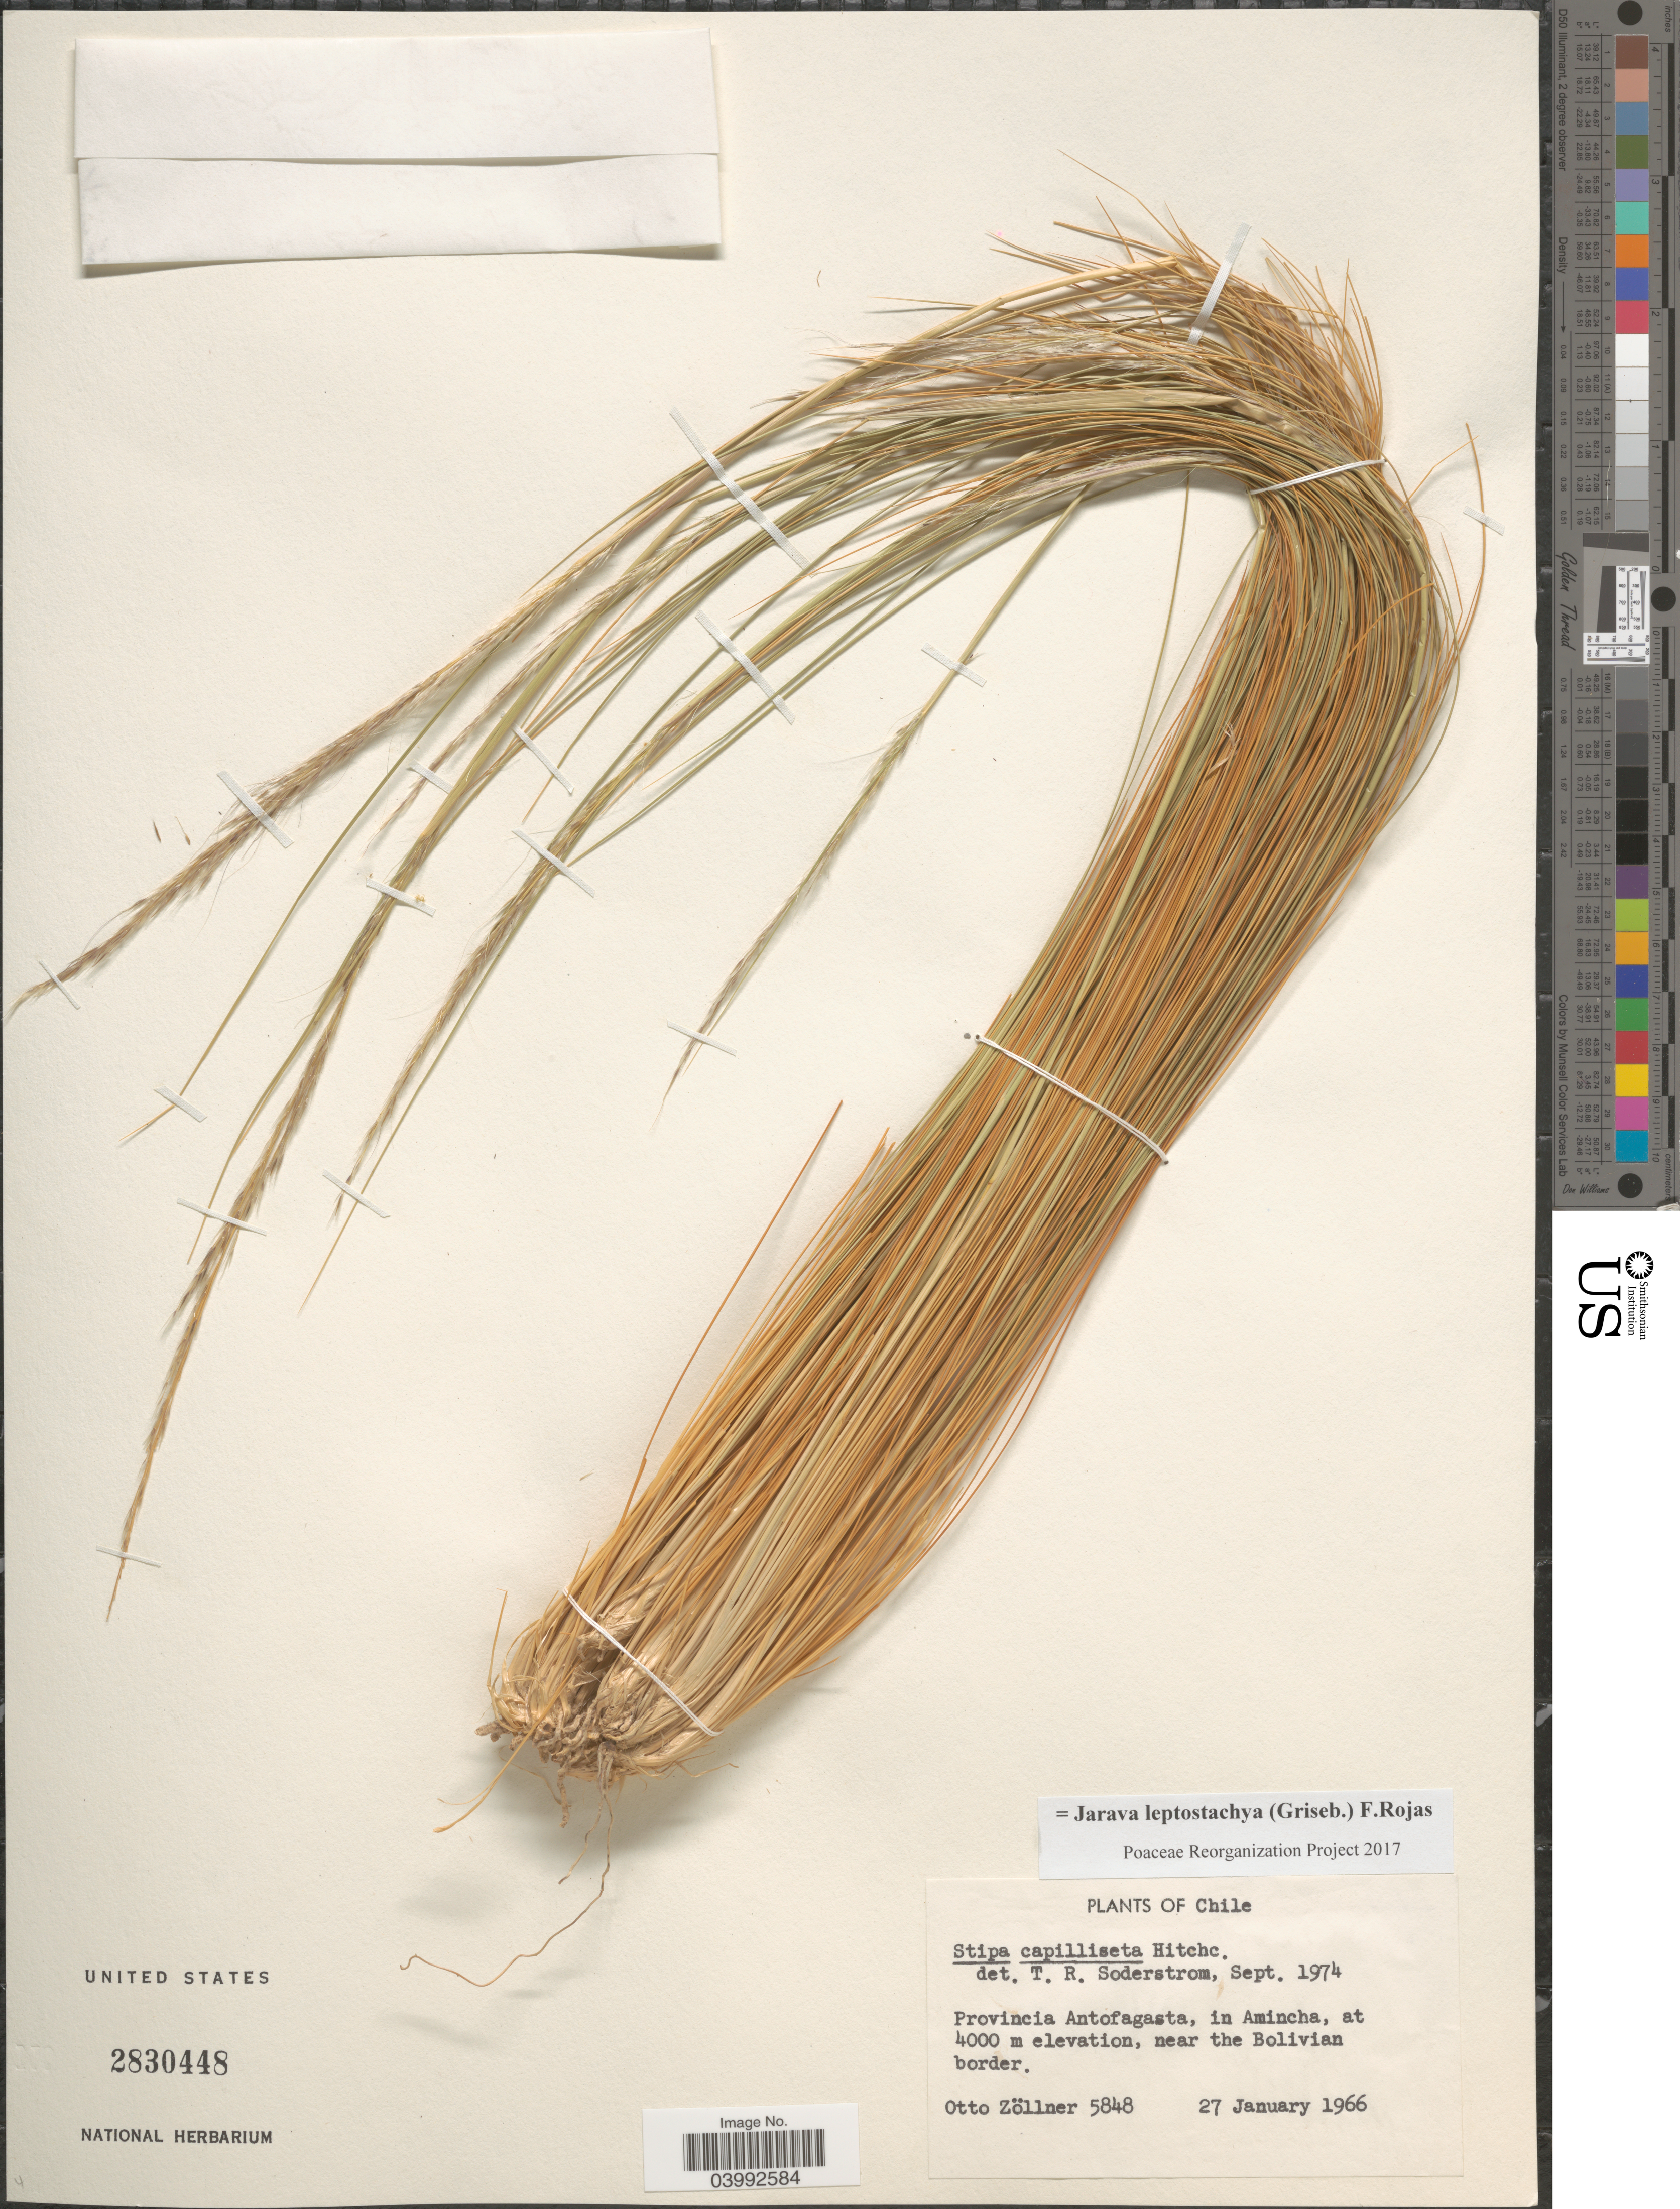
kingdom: Plantae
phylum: Tracheophyta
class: Liliopsida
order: Poales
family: Poaceae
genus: Jarava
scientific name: Jarava leptostachya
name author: (Griseb.) F. Rojas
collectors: O. Zöllner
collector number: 5848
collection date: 1966-01-27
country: Chile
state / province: Antofagasta (II)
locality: Provincia Antofagasta, in Amincha, near the Bolivian border.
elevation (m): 4000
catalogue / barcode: US 2830448